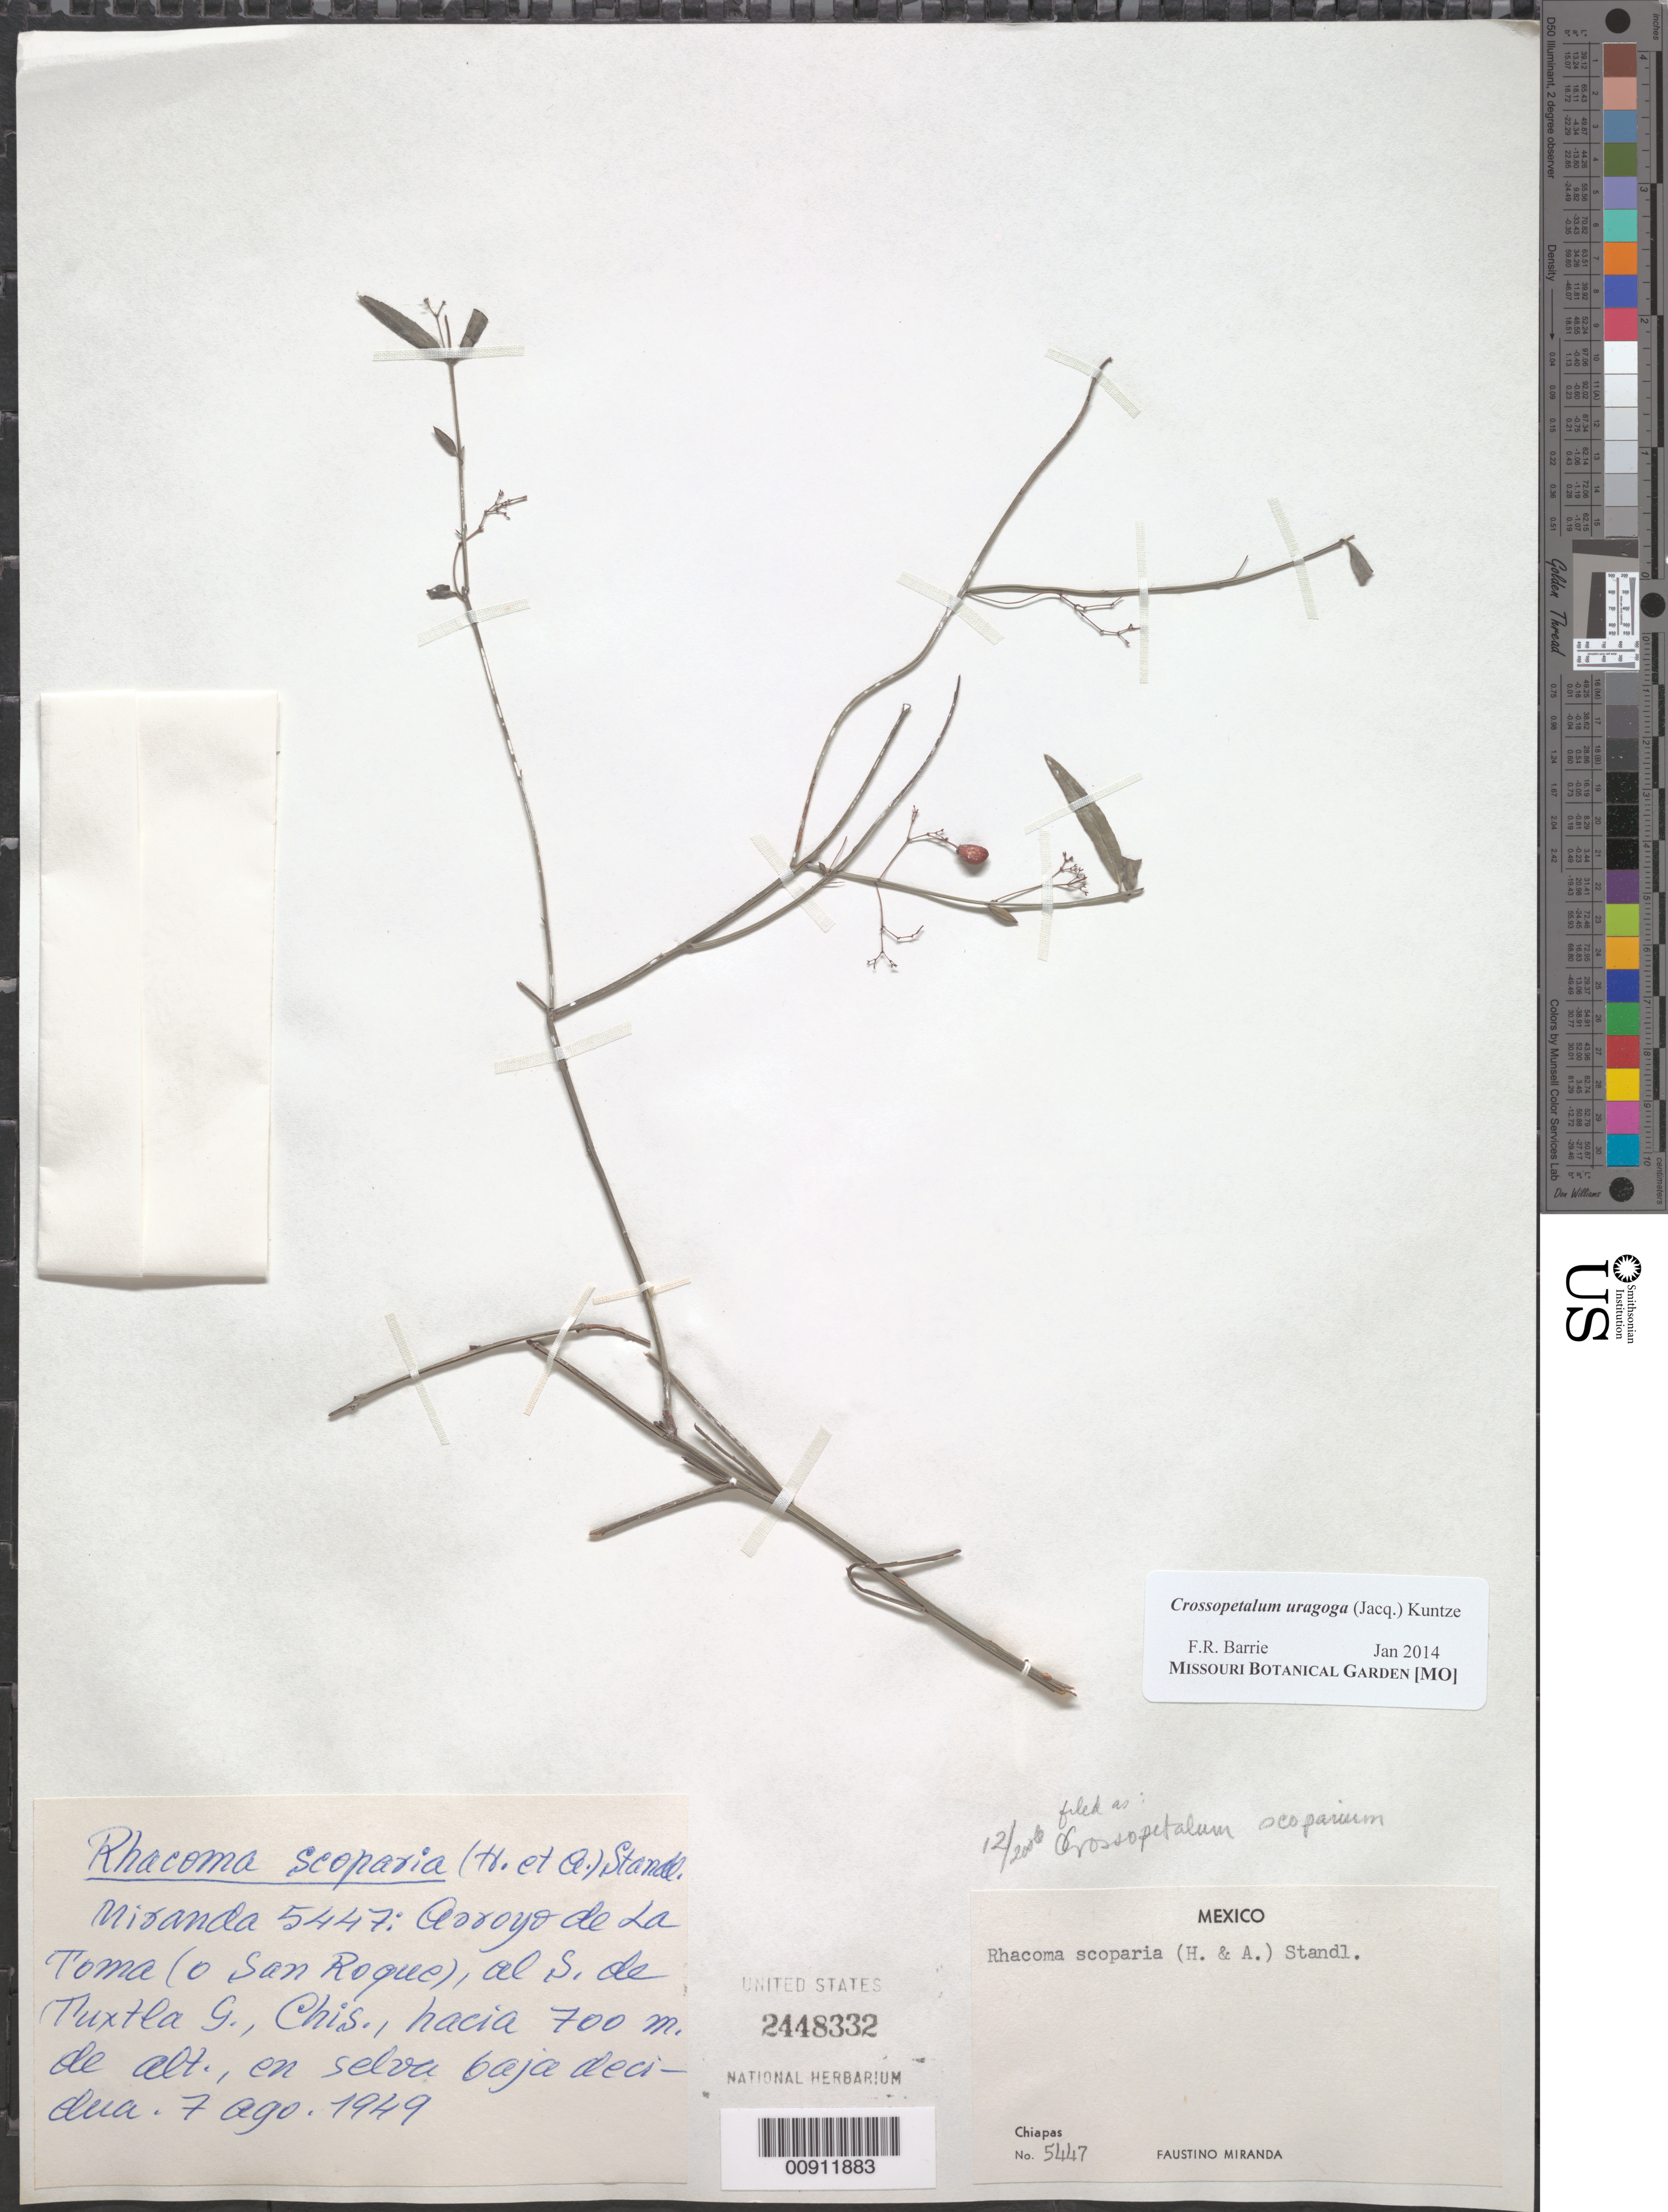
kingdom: Plantae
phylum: Tracheophyta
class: Magnoliopsida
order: Celastrales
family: Celastraceae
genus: Crossopetalum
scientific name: Crossopetalum uragoga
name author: (Jacq.) Kuntze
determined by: Barrie, F. R.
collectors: Miranda G., F.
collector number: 5447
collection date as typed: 07 Aug 1949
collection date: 1949-08-07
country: Mexico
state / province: Chiapas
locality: Arroyo de la Toma (o San Roque), al S de Tuxtla Gutiérrez, Chiapas.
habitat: Selva baja decidua.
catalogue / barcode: US 2448332